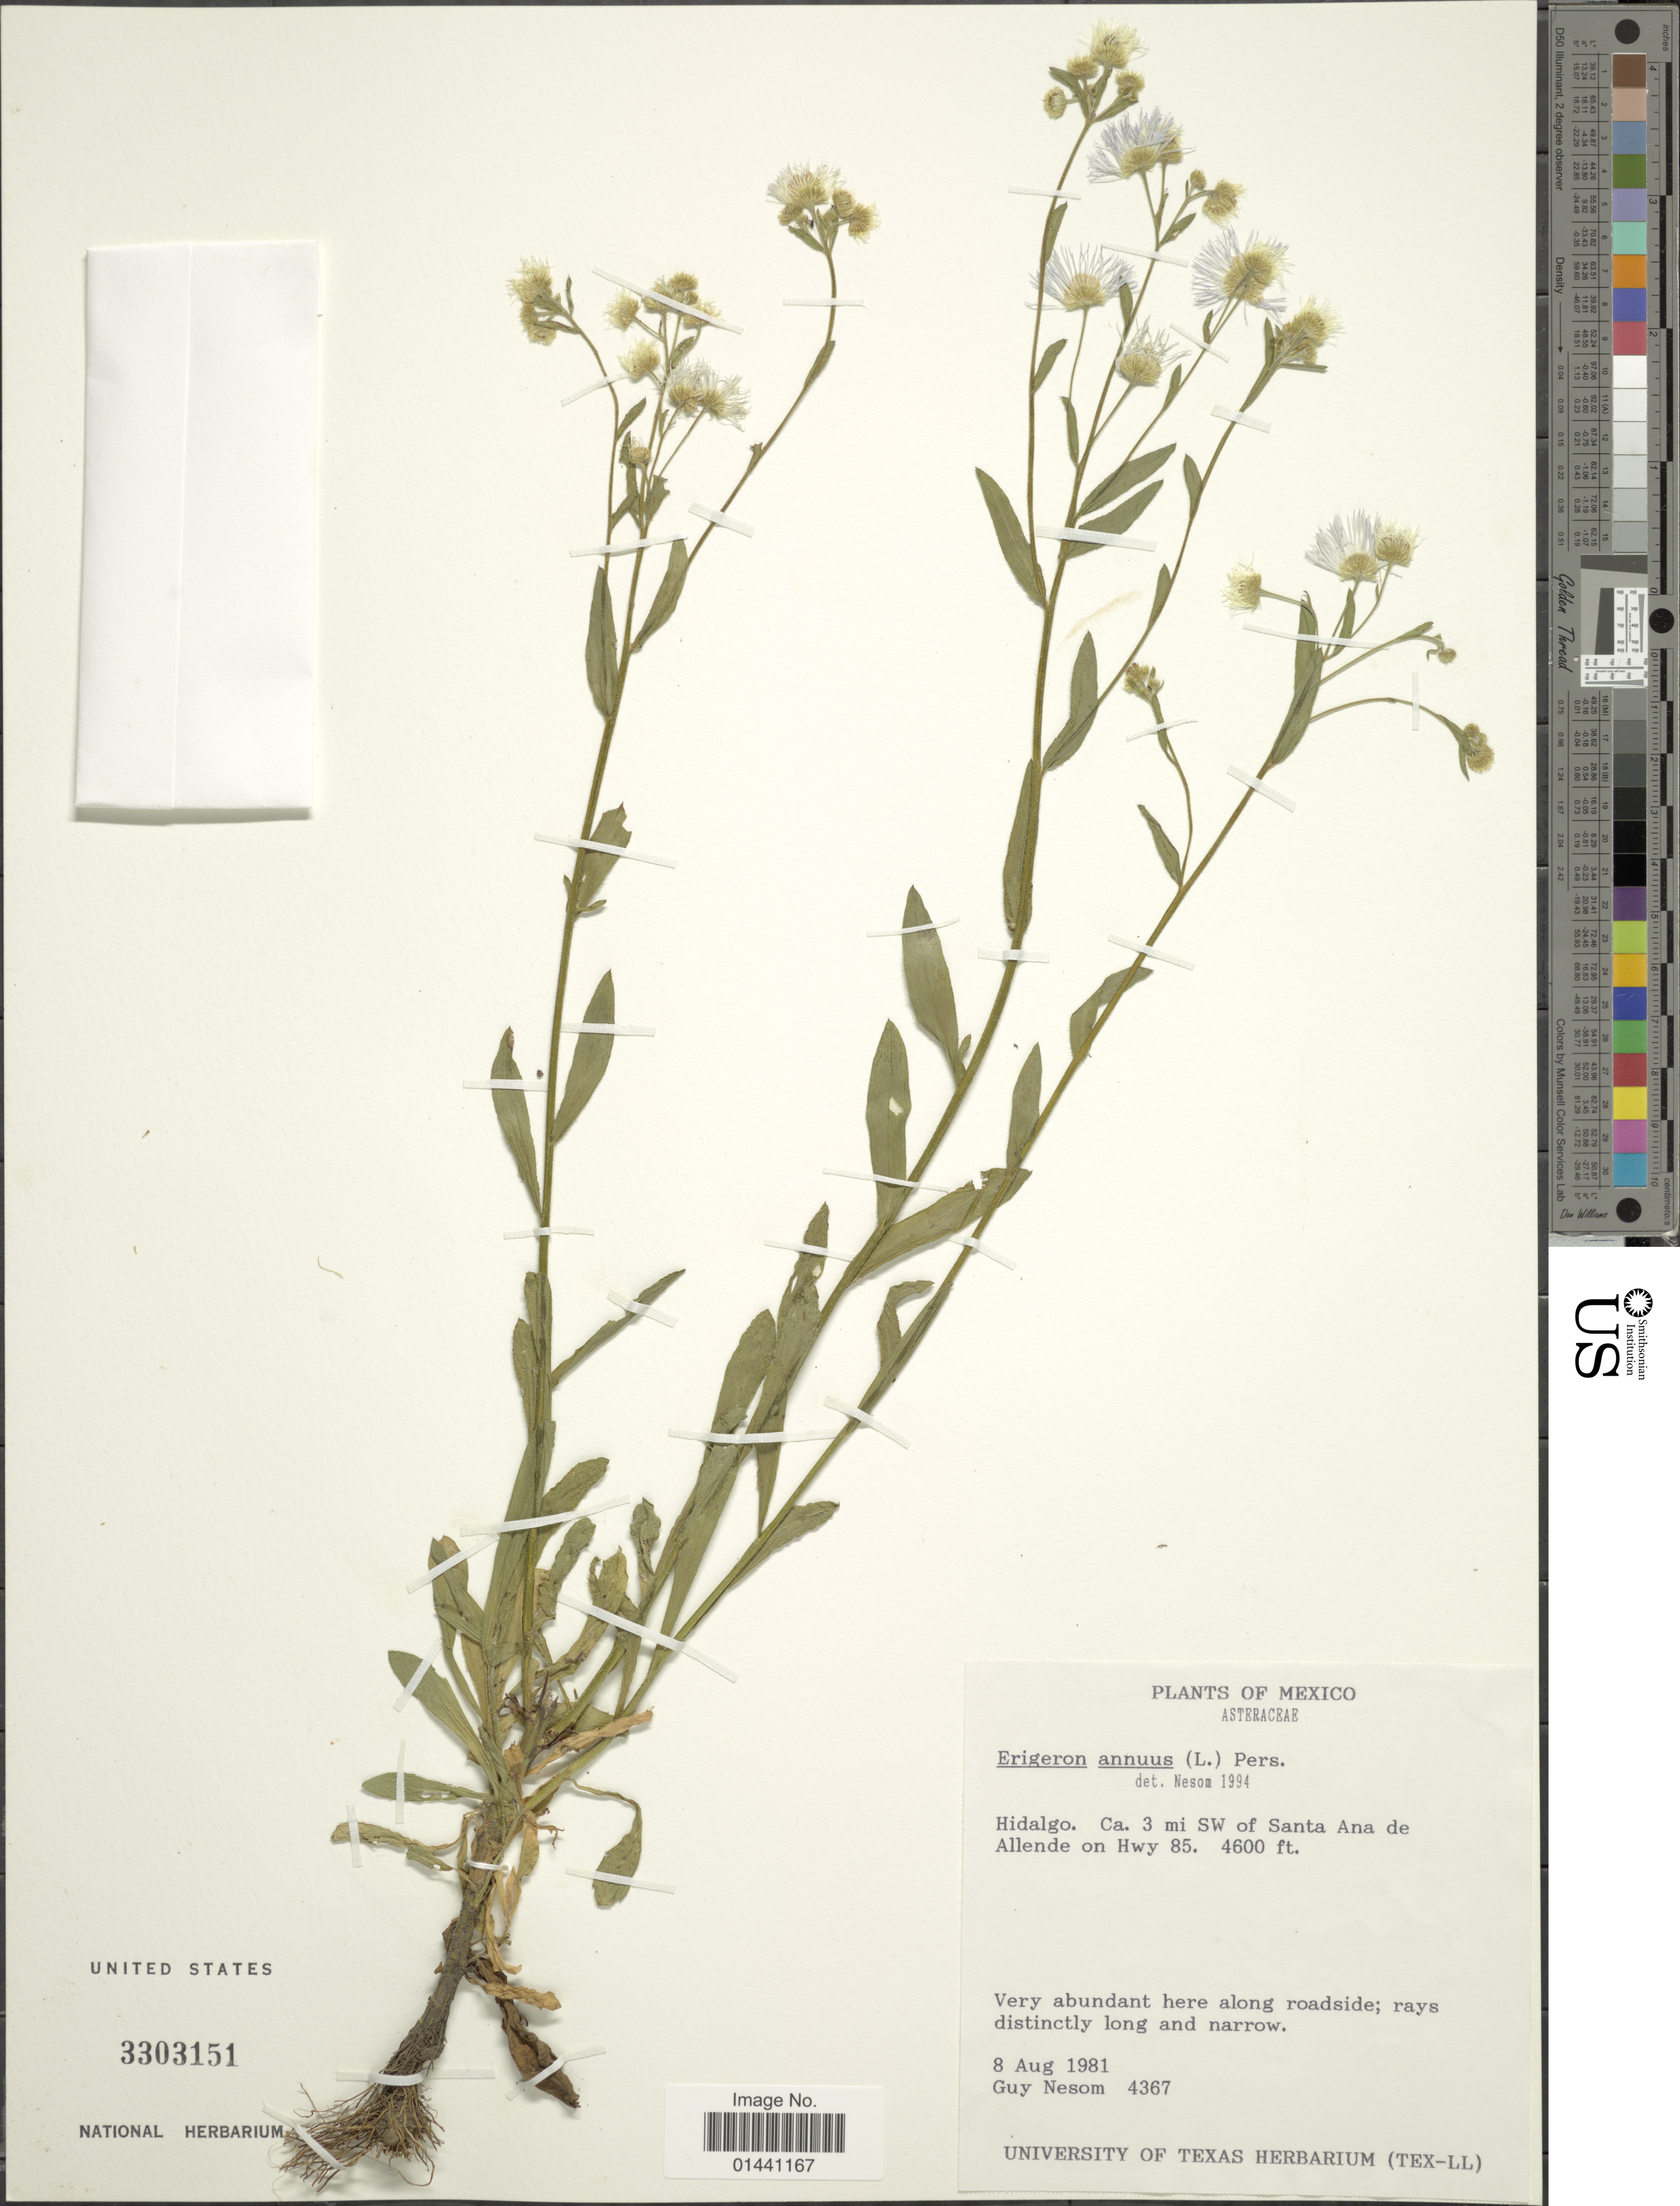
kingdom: Plantae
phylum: Tracheophyta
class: Magnoliopsida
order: Asterales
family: Asteraceae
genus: Erigeron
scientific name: Erigeron annuus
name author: (L.) Pers.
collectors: G. Nesom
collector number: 4367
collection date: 1981-08-08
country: Mexico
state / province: Hidalgo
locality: Ca. 3 mi SW of Santa Ana de Allende on Hwy 85, very abundant along roadside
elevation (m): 1402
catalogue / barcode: US 3303151